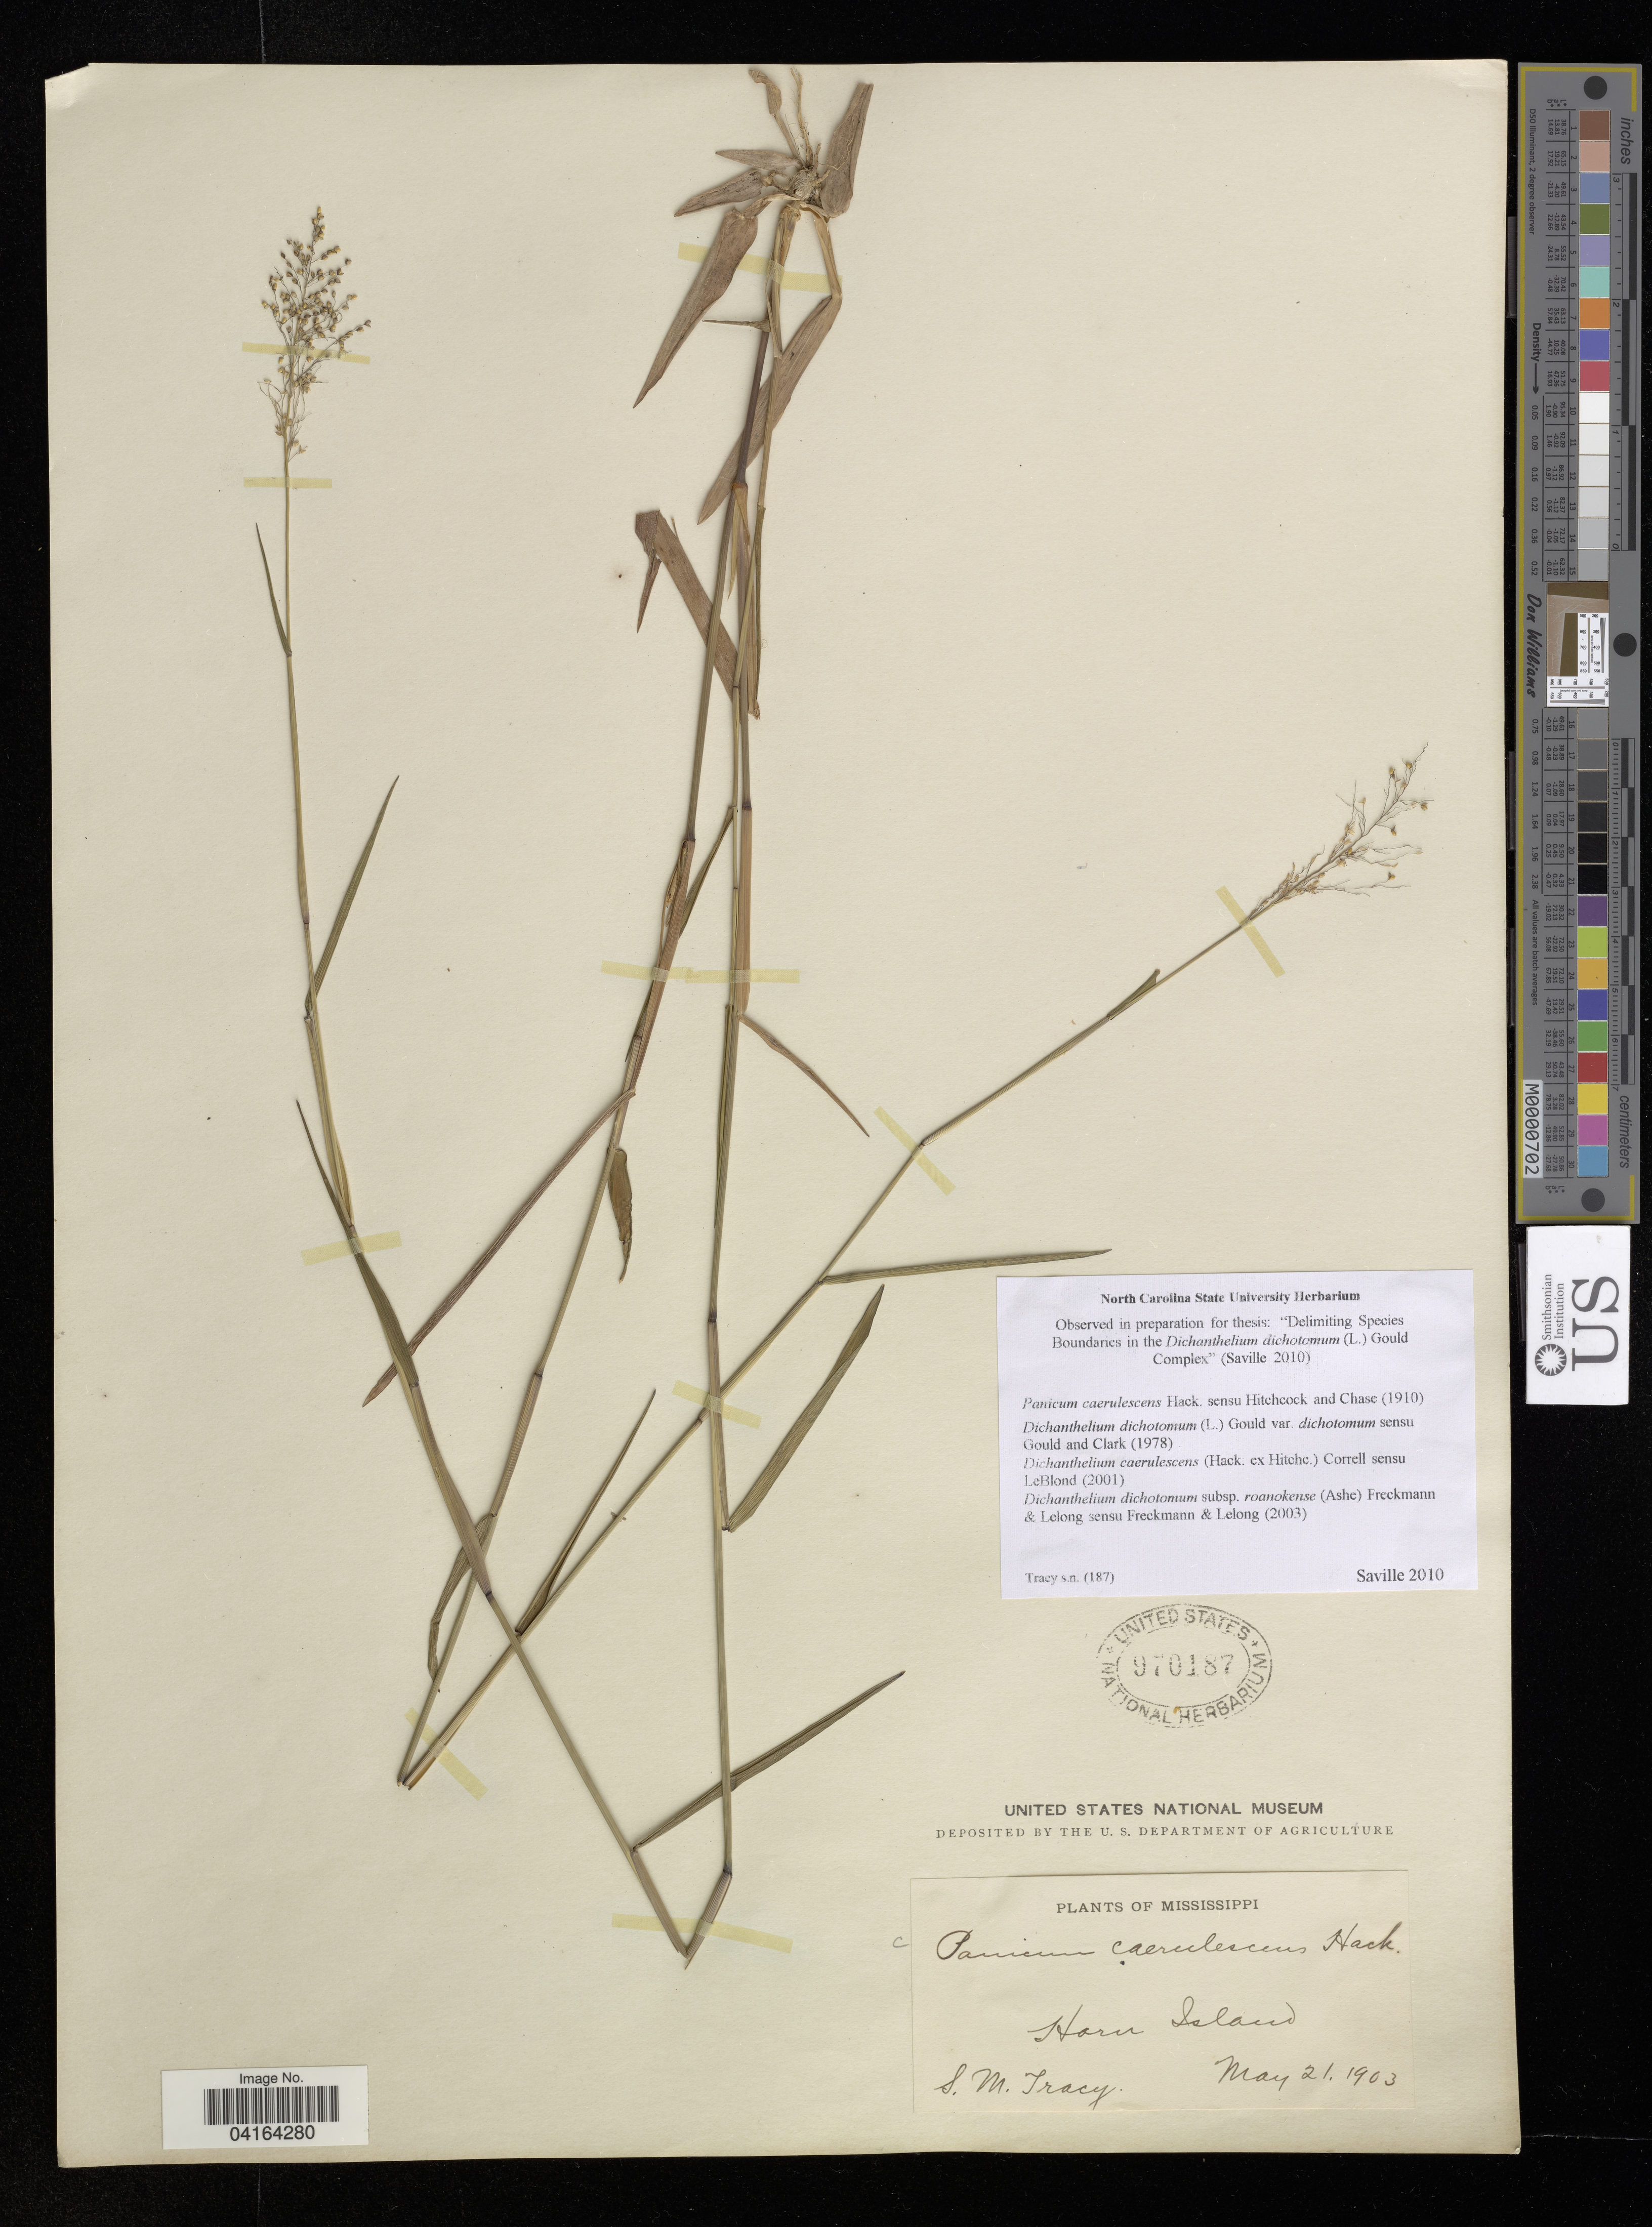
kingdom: Plantae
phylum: Tracheophyta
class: Liliopsida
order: Poales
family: Poaceae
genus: Dichanthelium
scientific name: Dichanthelium dichotomum subsp. roanokense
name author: (Ashe) LeBlond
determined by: Saville, A. C., (NCSC), North Carolina State University (UNITED STATES)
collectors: S. M. Tracy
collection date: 1903-05-21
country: United States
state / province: Mississippi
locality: Horn Island.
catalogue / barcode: US 970187